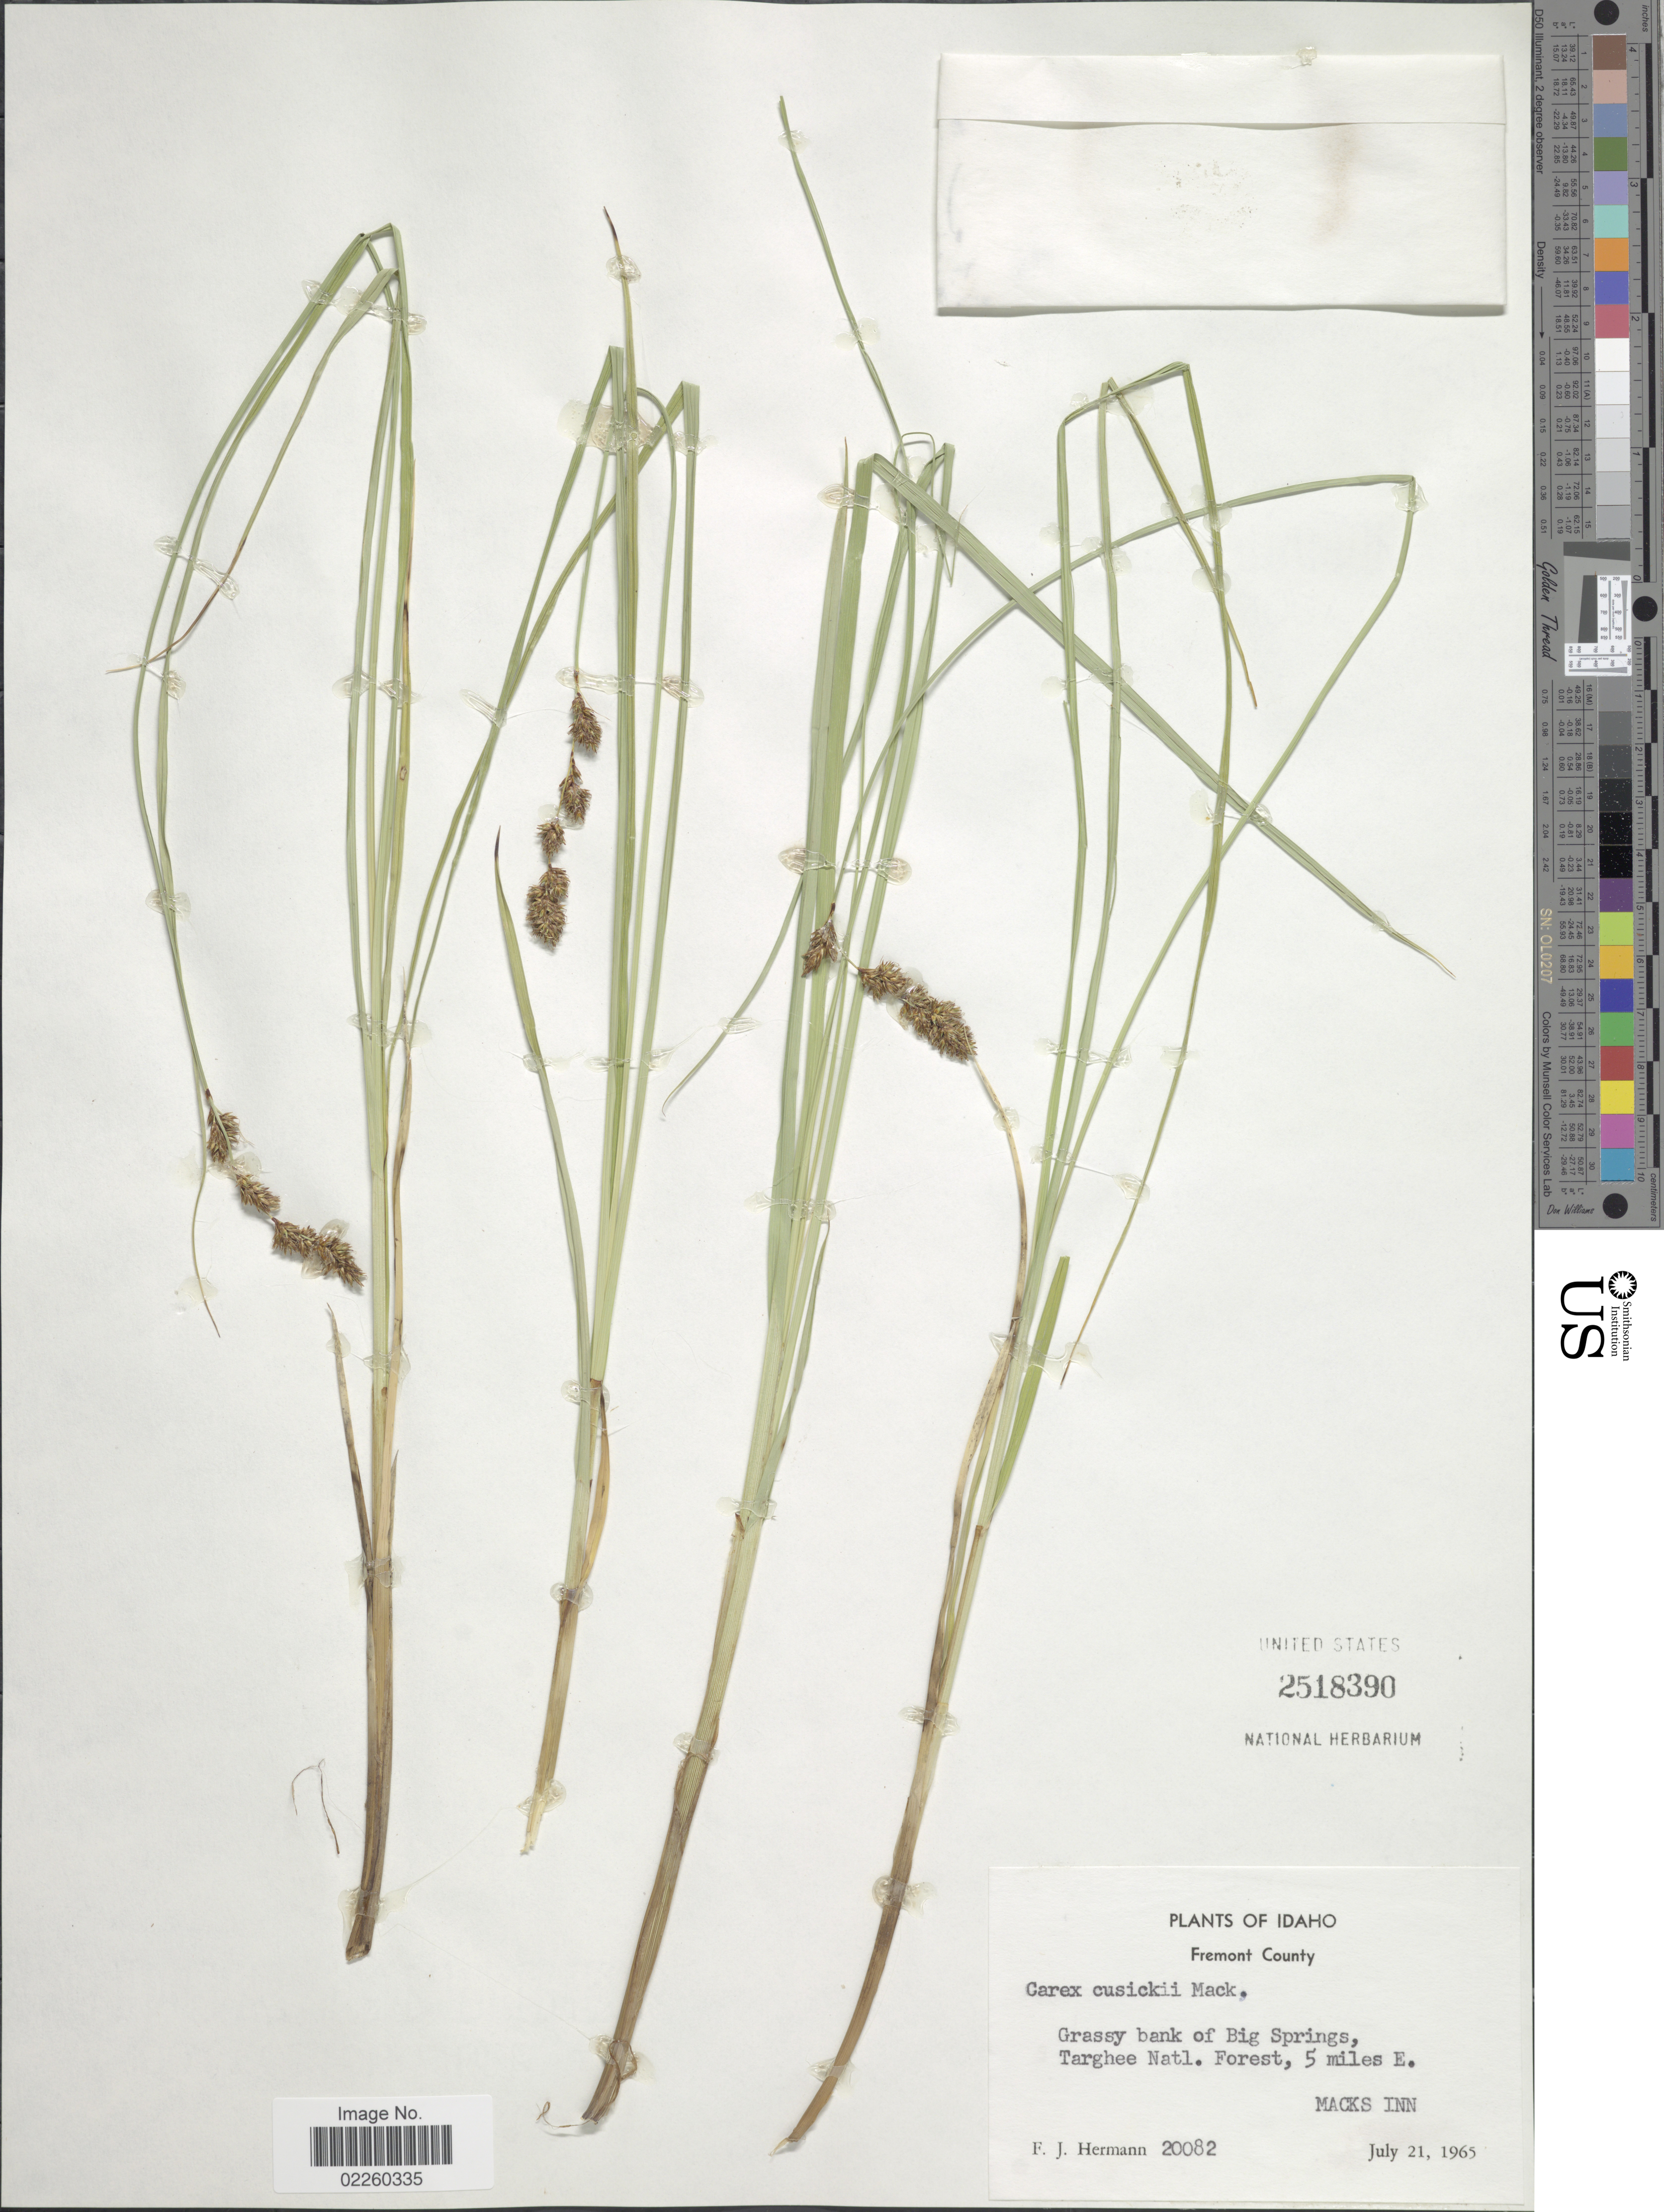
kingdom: Plantae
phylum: Tracheophyta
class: Liliopsida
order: Poales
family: Cyperaceae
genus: Carex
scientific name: Carex cusickii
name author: Mack.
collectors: F. J. Hermann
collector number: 20082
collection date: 1965-07-21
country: United States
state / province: Idaho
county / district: Fremont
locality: Grassy bank of Big Springs, Targhee Natl. Forest, 5 miles E., Macks Inn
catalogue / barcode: US 2518390